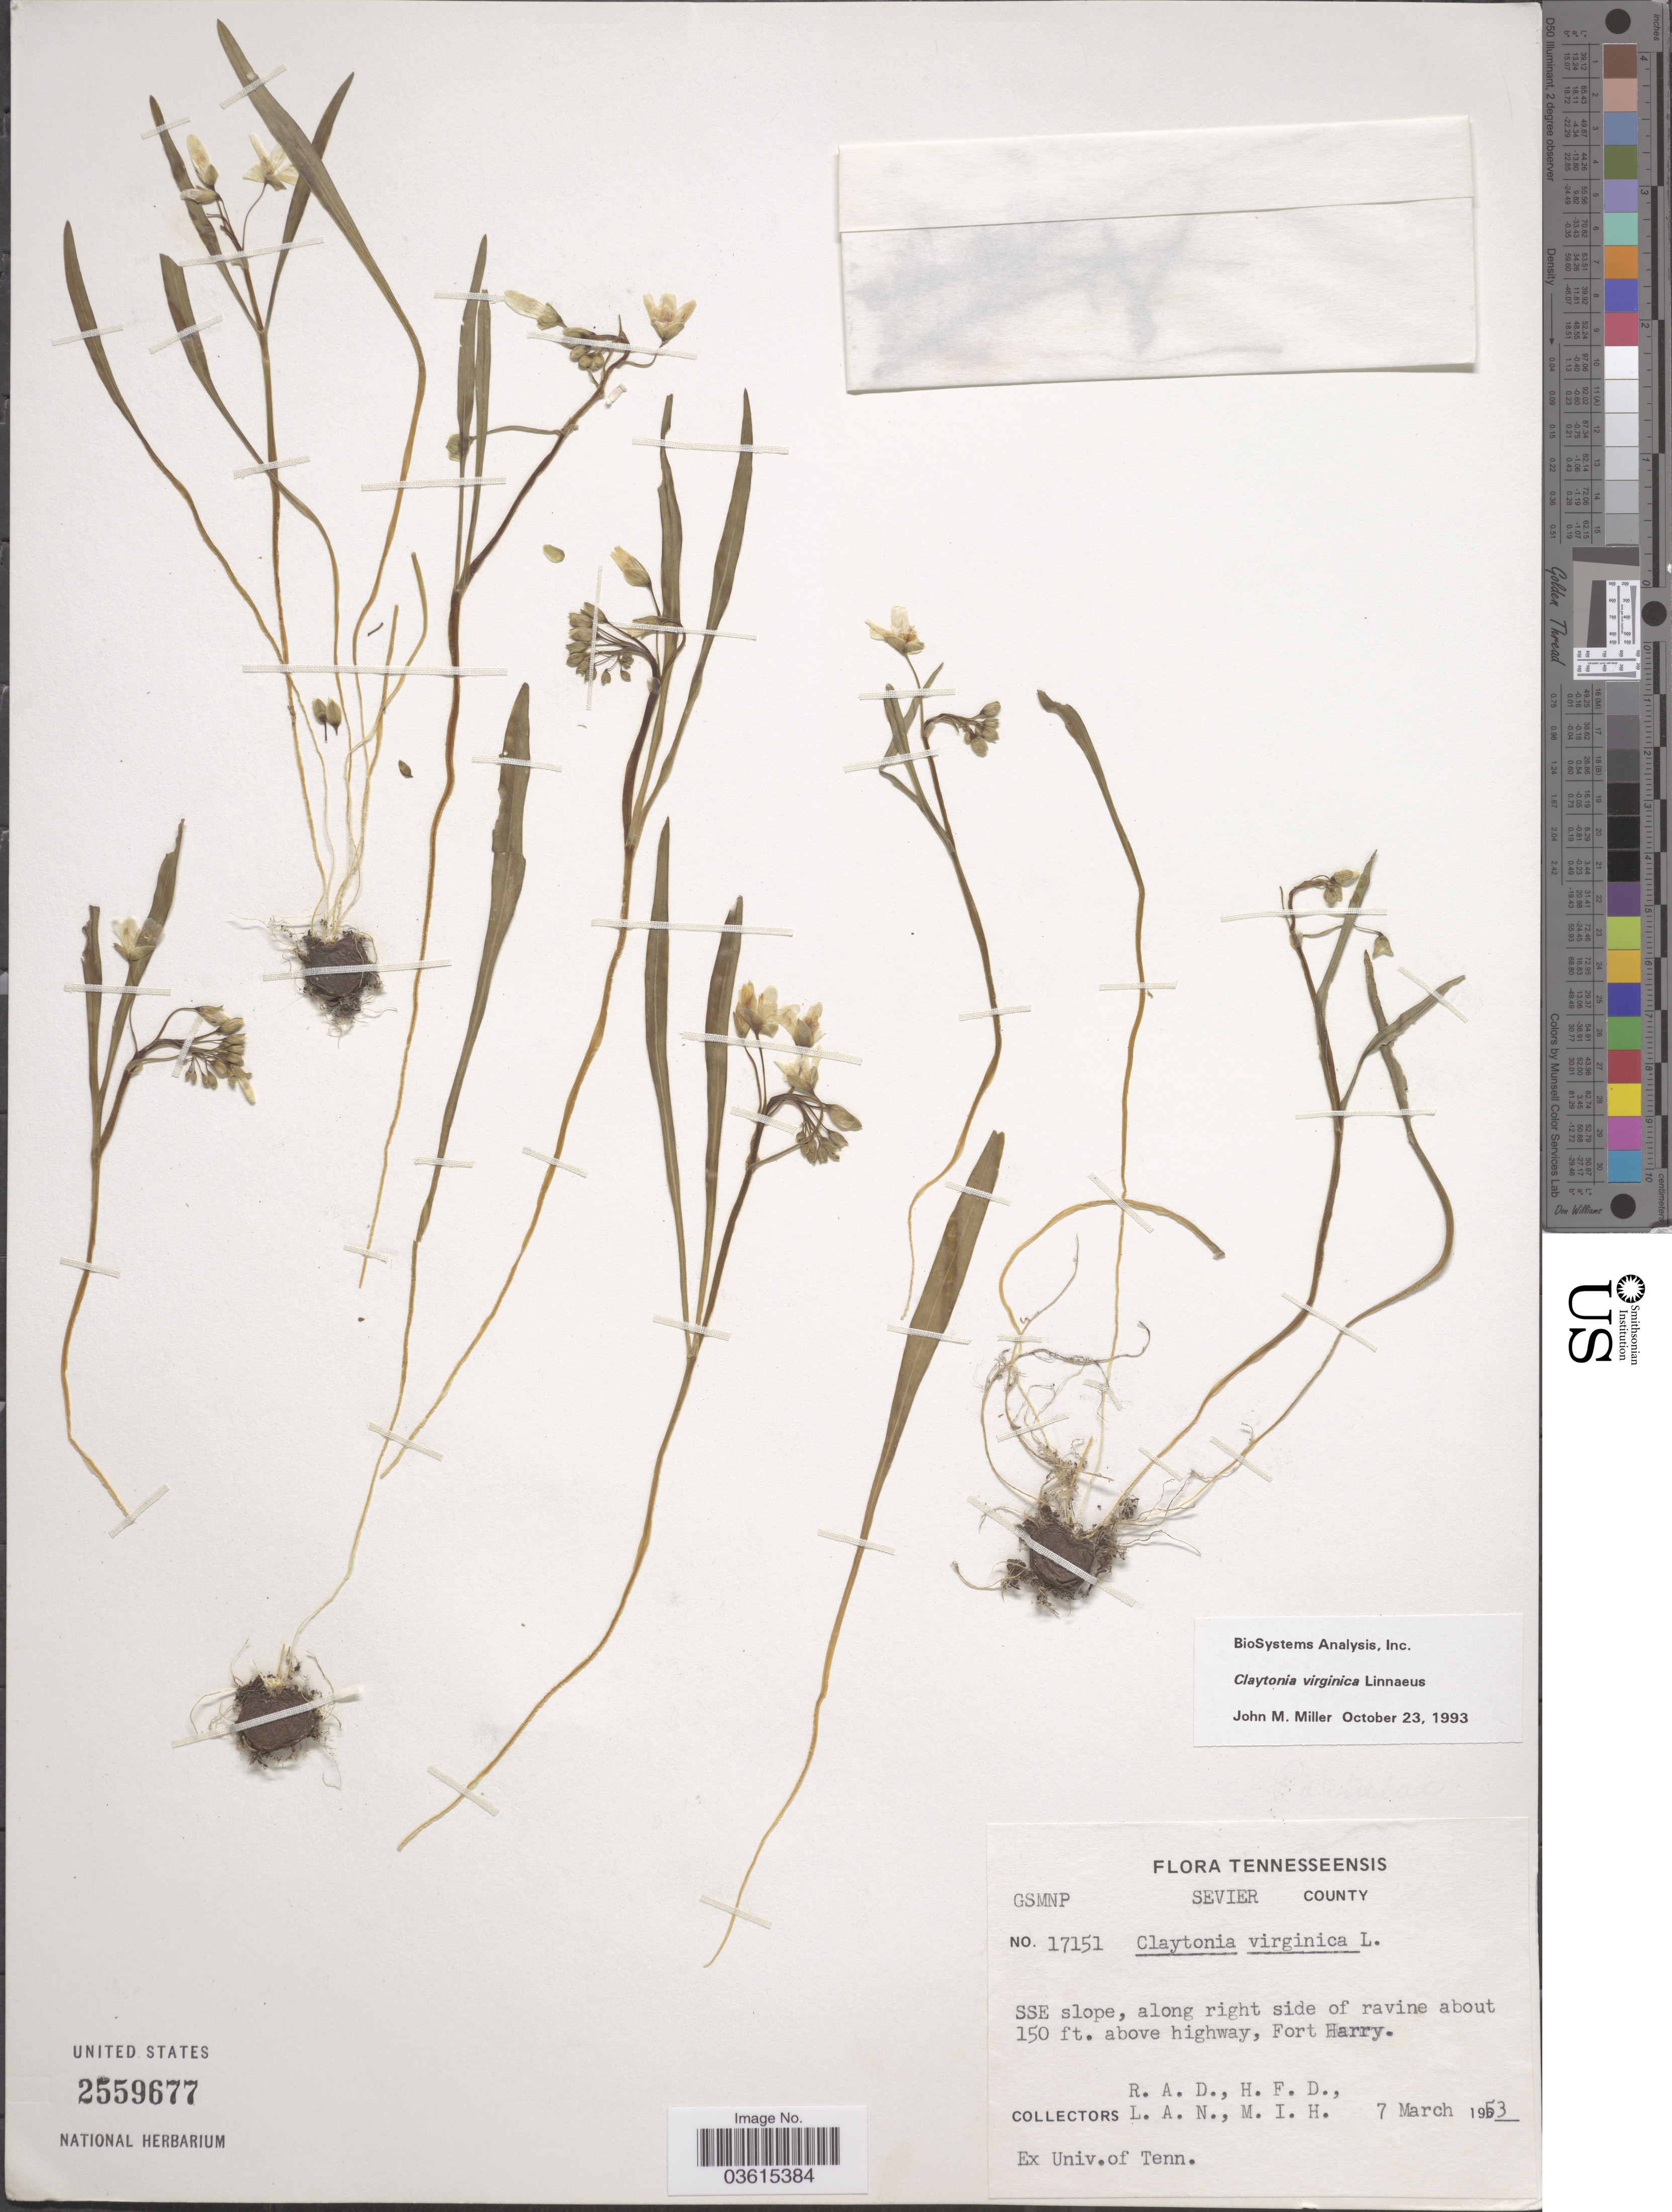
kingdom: Plantae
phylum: Tracheophyta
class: Magnoliopsida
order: Caryophyllales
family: Montiaceae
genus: Claytonia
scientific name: Claytonia virginica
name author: L.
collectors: R. A. D., H. F. D., L. A. N. & M. I. H.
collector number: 17151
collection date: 1953-03-07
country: United States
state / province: Tennessee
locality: Sevier County. SSE slope, along right side of ravine about 150 ft. above highway, Fort Harry.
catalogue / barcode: US 2559677